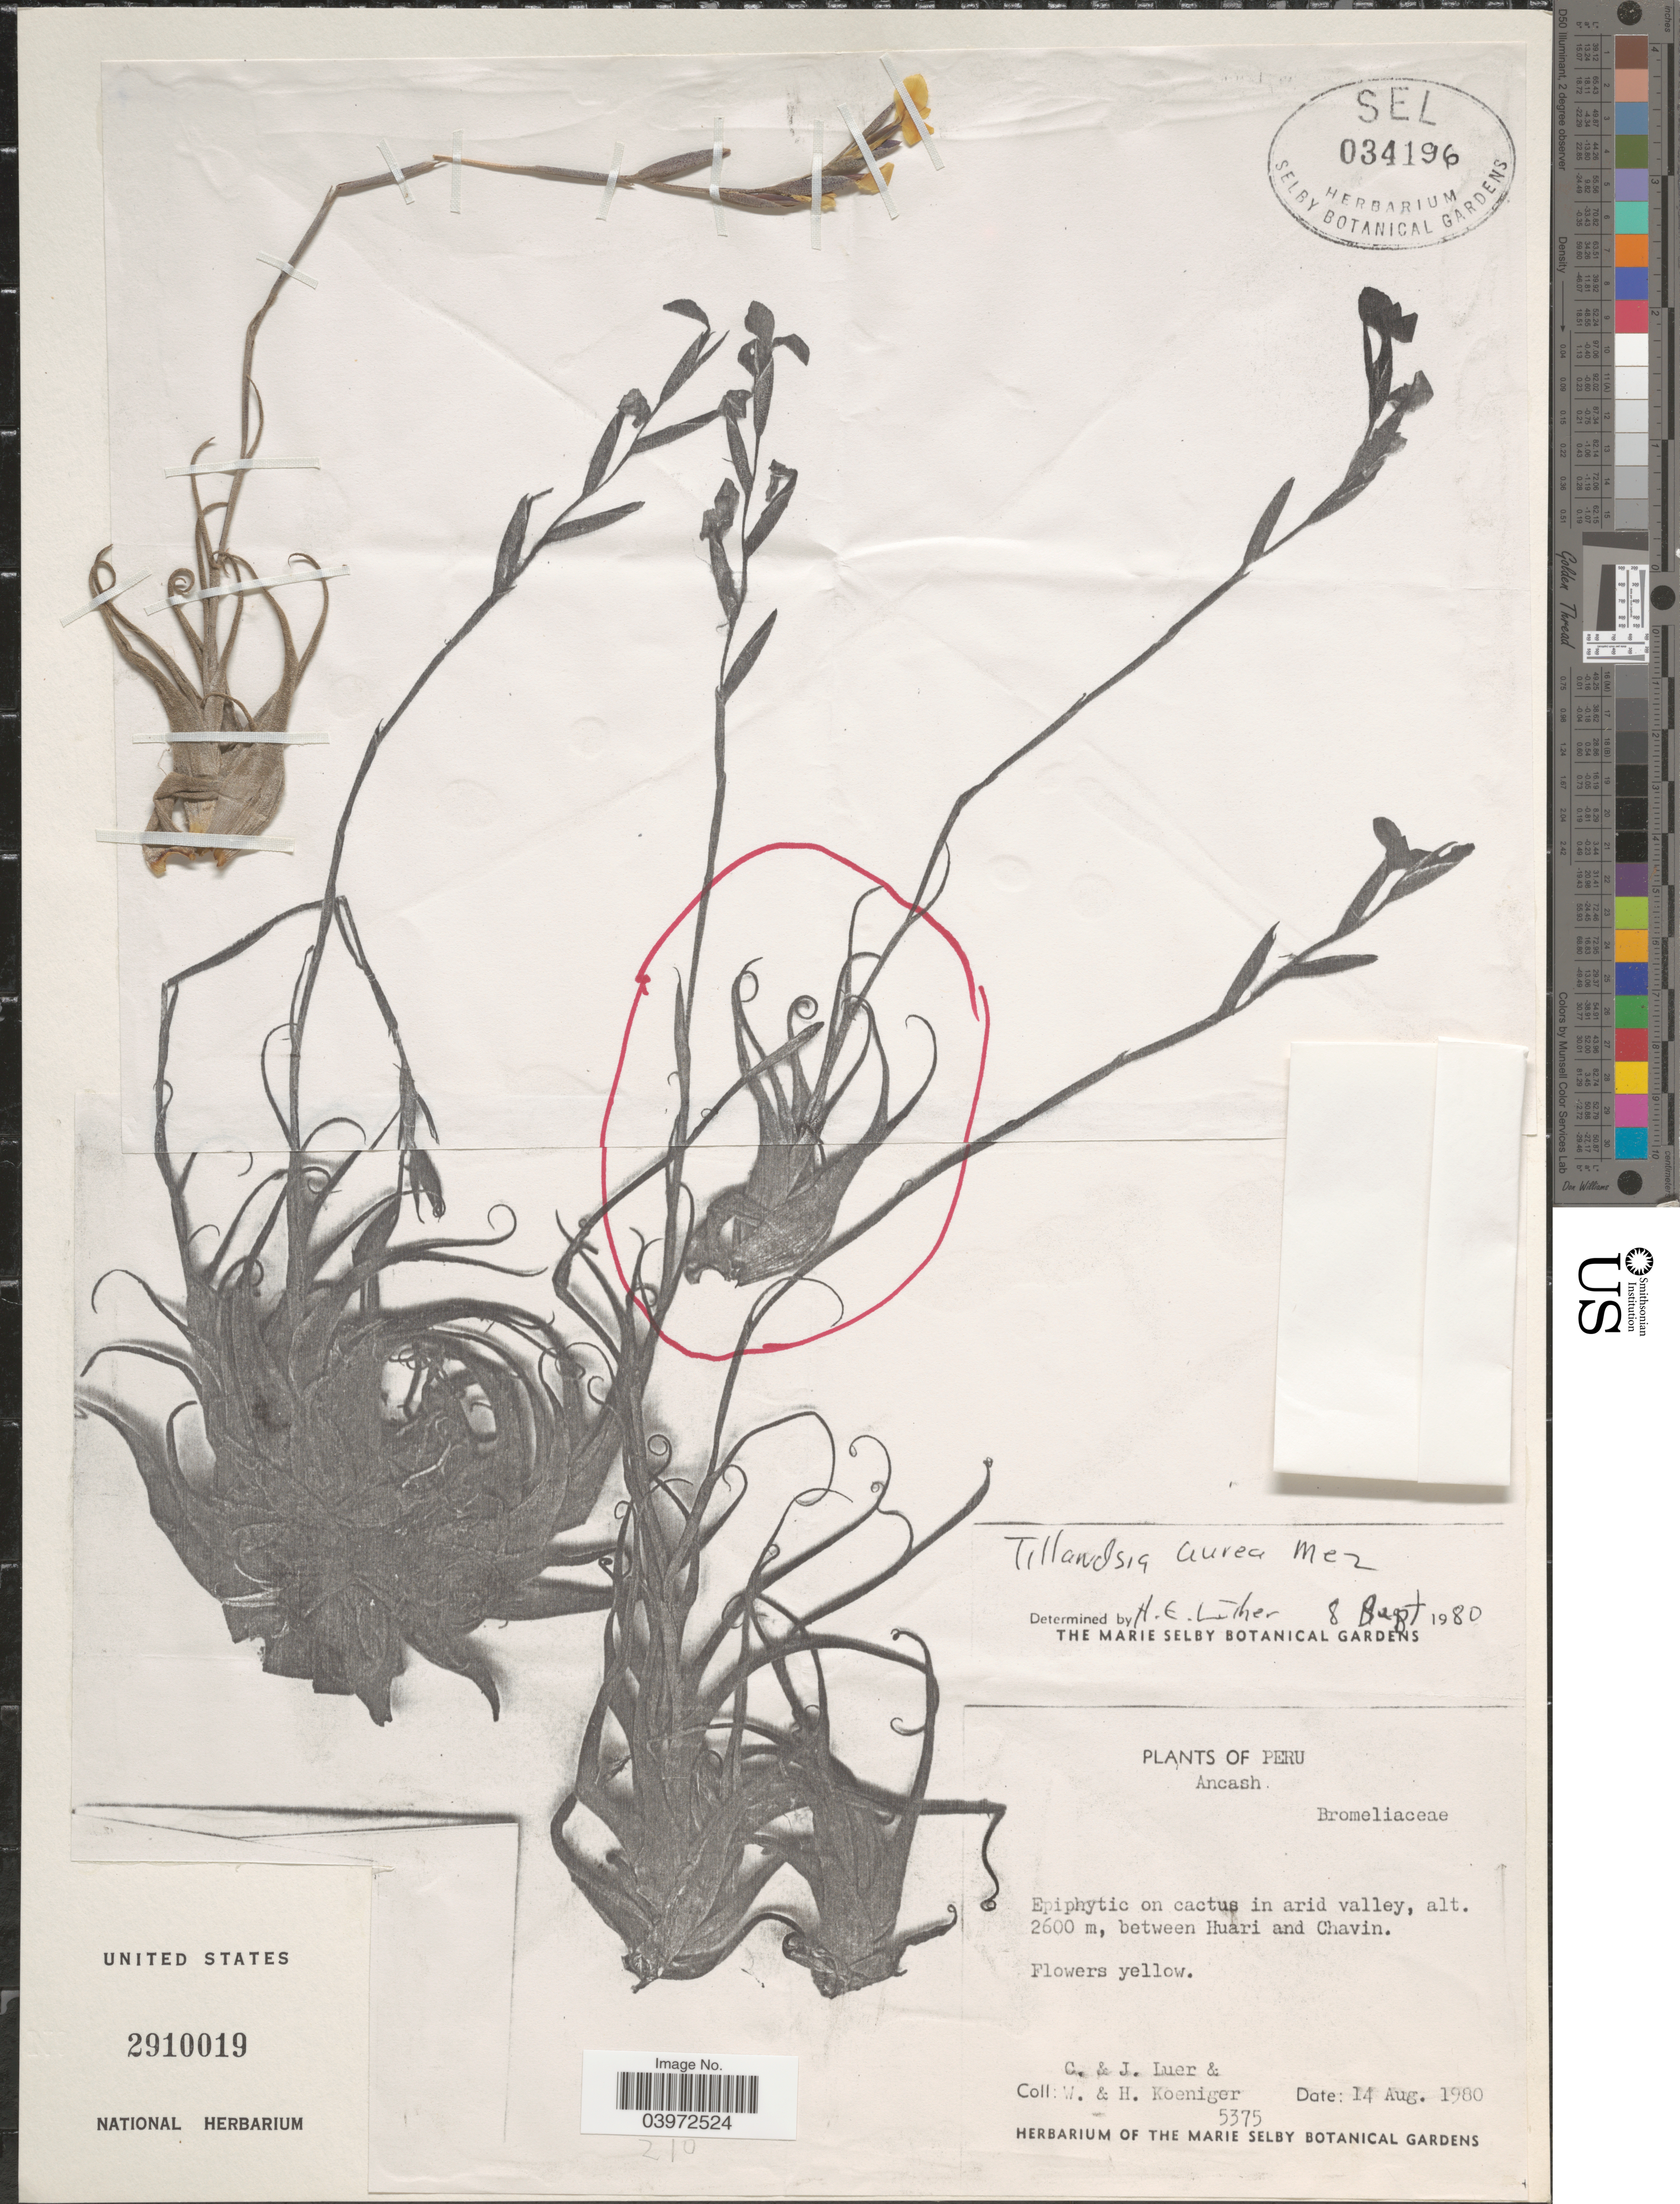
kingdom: Plantae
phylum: Tracheophyta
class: Liliopsida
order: Poales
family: Bromeliaceae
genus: Tillandsia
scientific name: Tillandsia aurea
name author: Mez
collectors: C. Luer, J. P. Luer, W. Koeniger & H. Koeniger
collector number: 5375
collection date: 1980-08-14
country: Peru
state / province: Ancash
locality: In arid valley, between Huari and Chavin.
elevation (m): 2600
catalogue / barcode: US 2910019